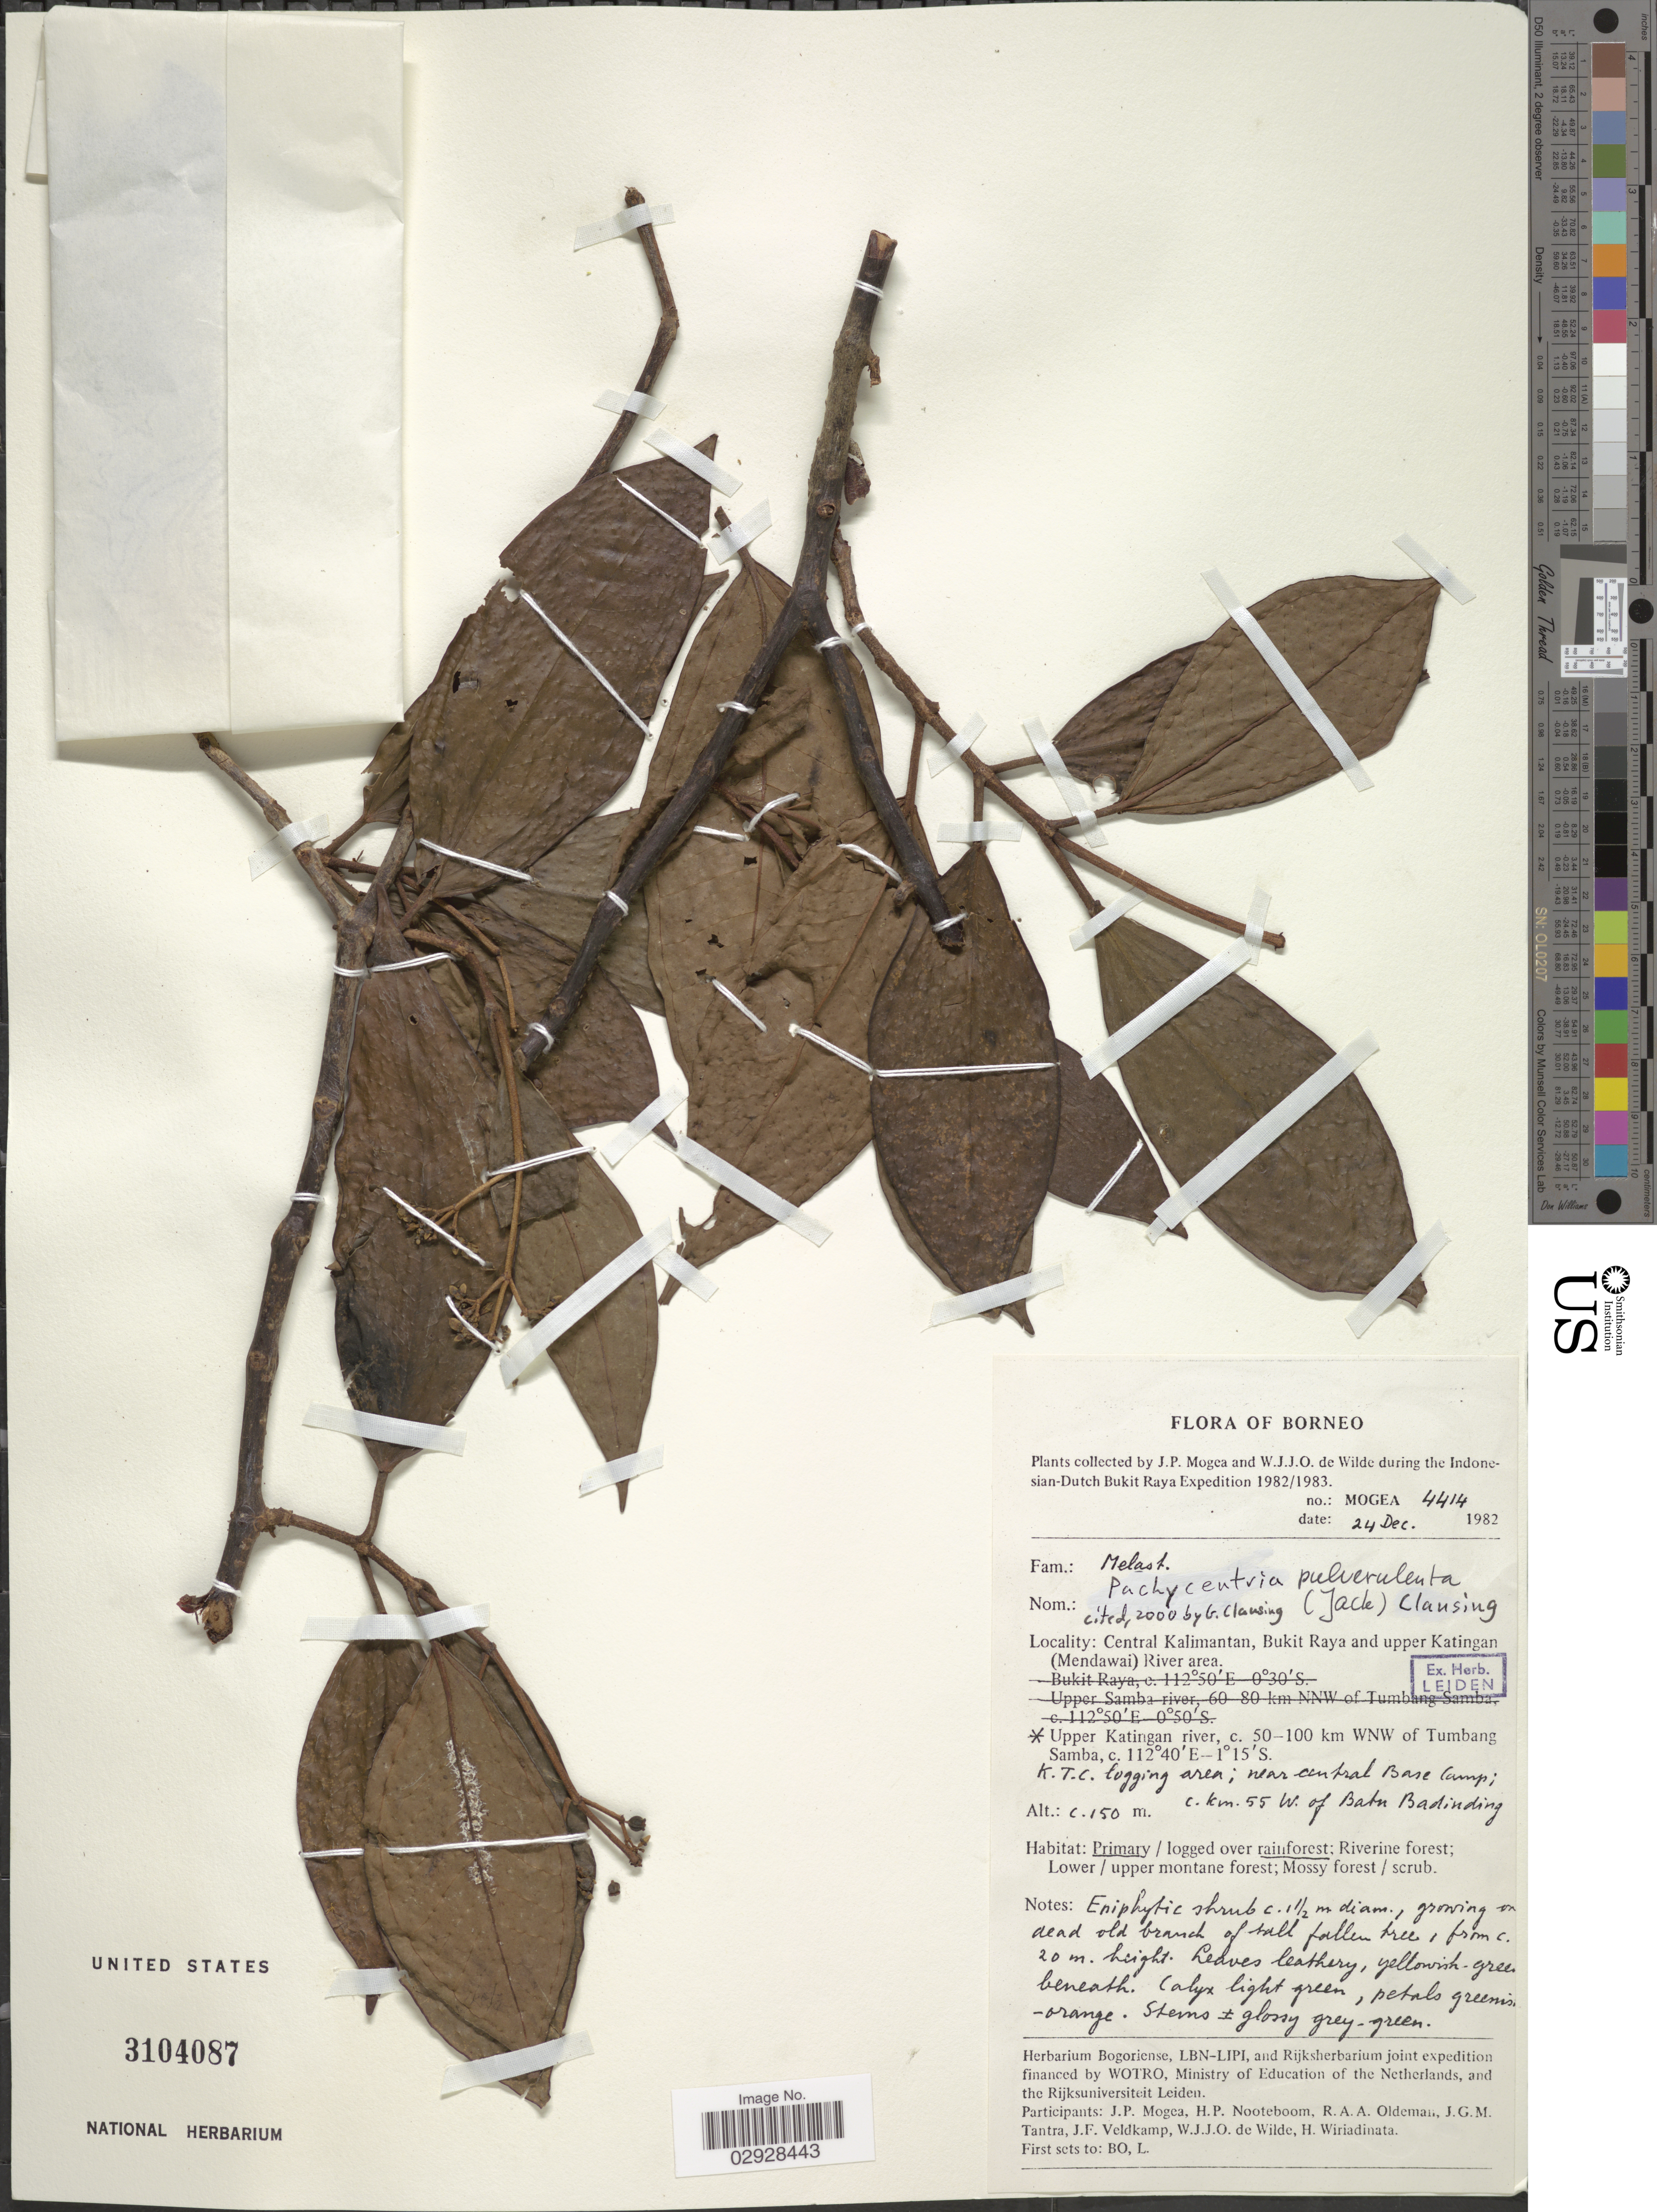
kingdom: Plantae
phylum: Tracheophyta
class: Magnoliopsida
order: Myrtales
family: Melastomataceae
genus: Pachycentria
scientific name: Pachycentria pulverulenta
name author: (Jack) Clausing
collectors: J. Mogea & W. J. de Wilde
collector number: MOGEA 4414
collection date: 1982-12-24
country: Indonesia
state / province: Kalimantan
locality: Borneo. Central Kalimantan, Bukit Raya and upper Katingan (Mendawai) River area. Upper Katingan river, c. 50-100 km WNW of Tumbang Samba. K.T.C. logging area; near central Base Camp; c. km. 55 W. of Batu Badinding.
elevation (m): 150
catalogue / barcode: US 3104087